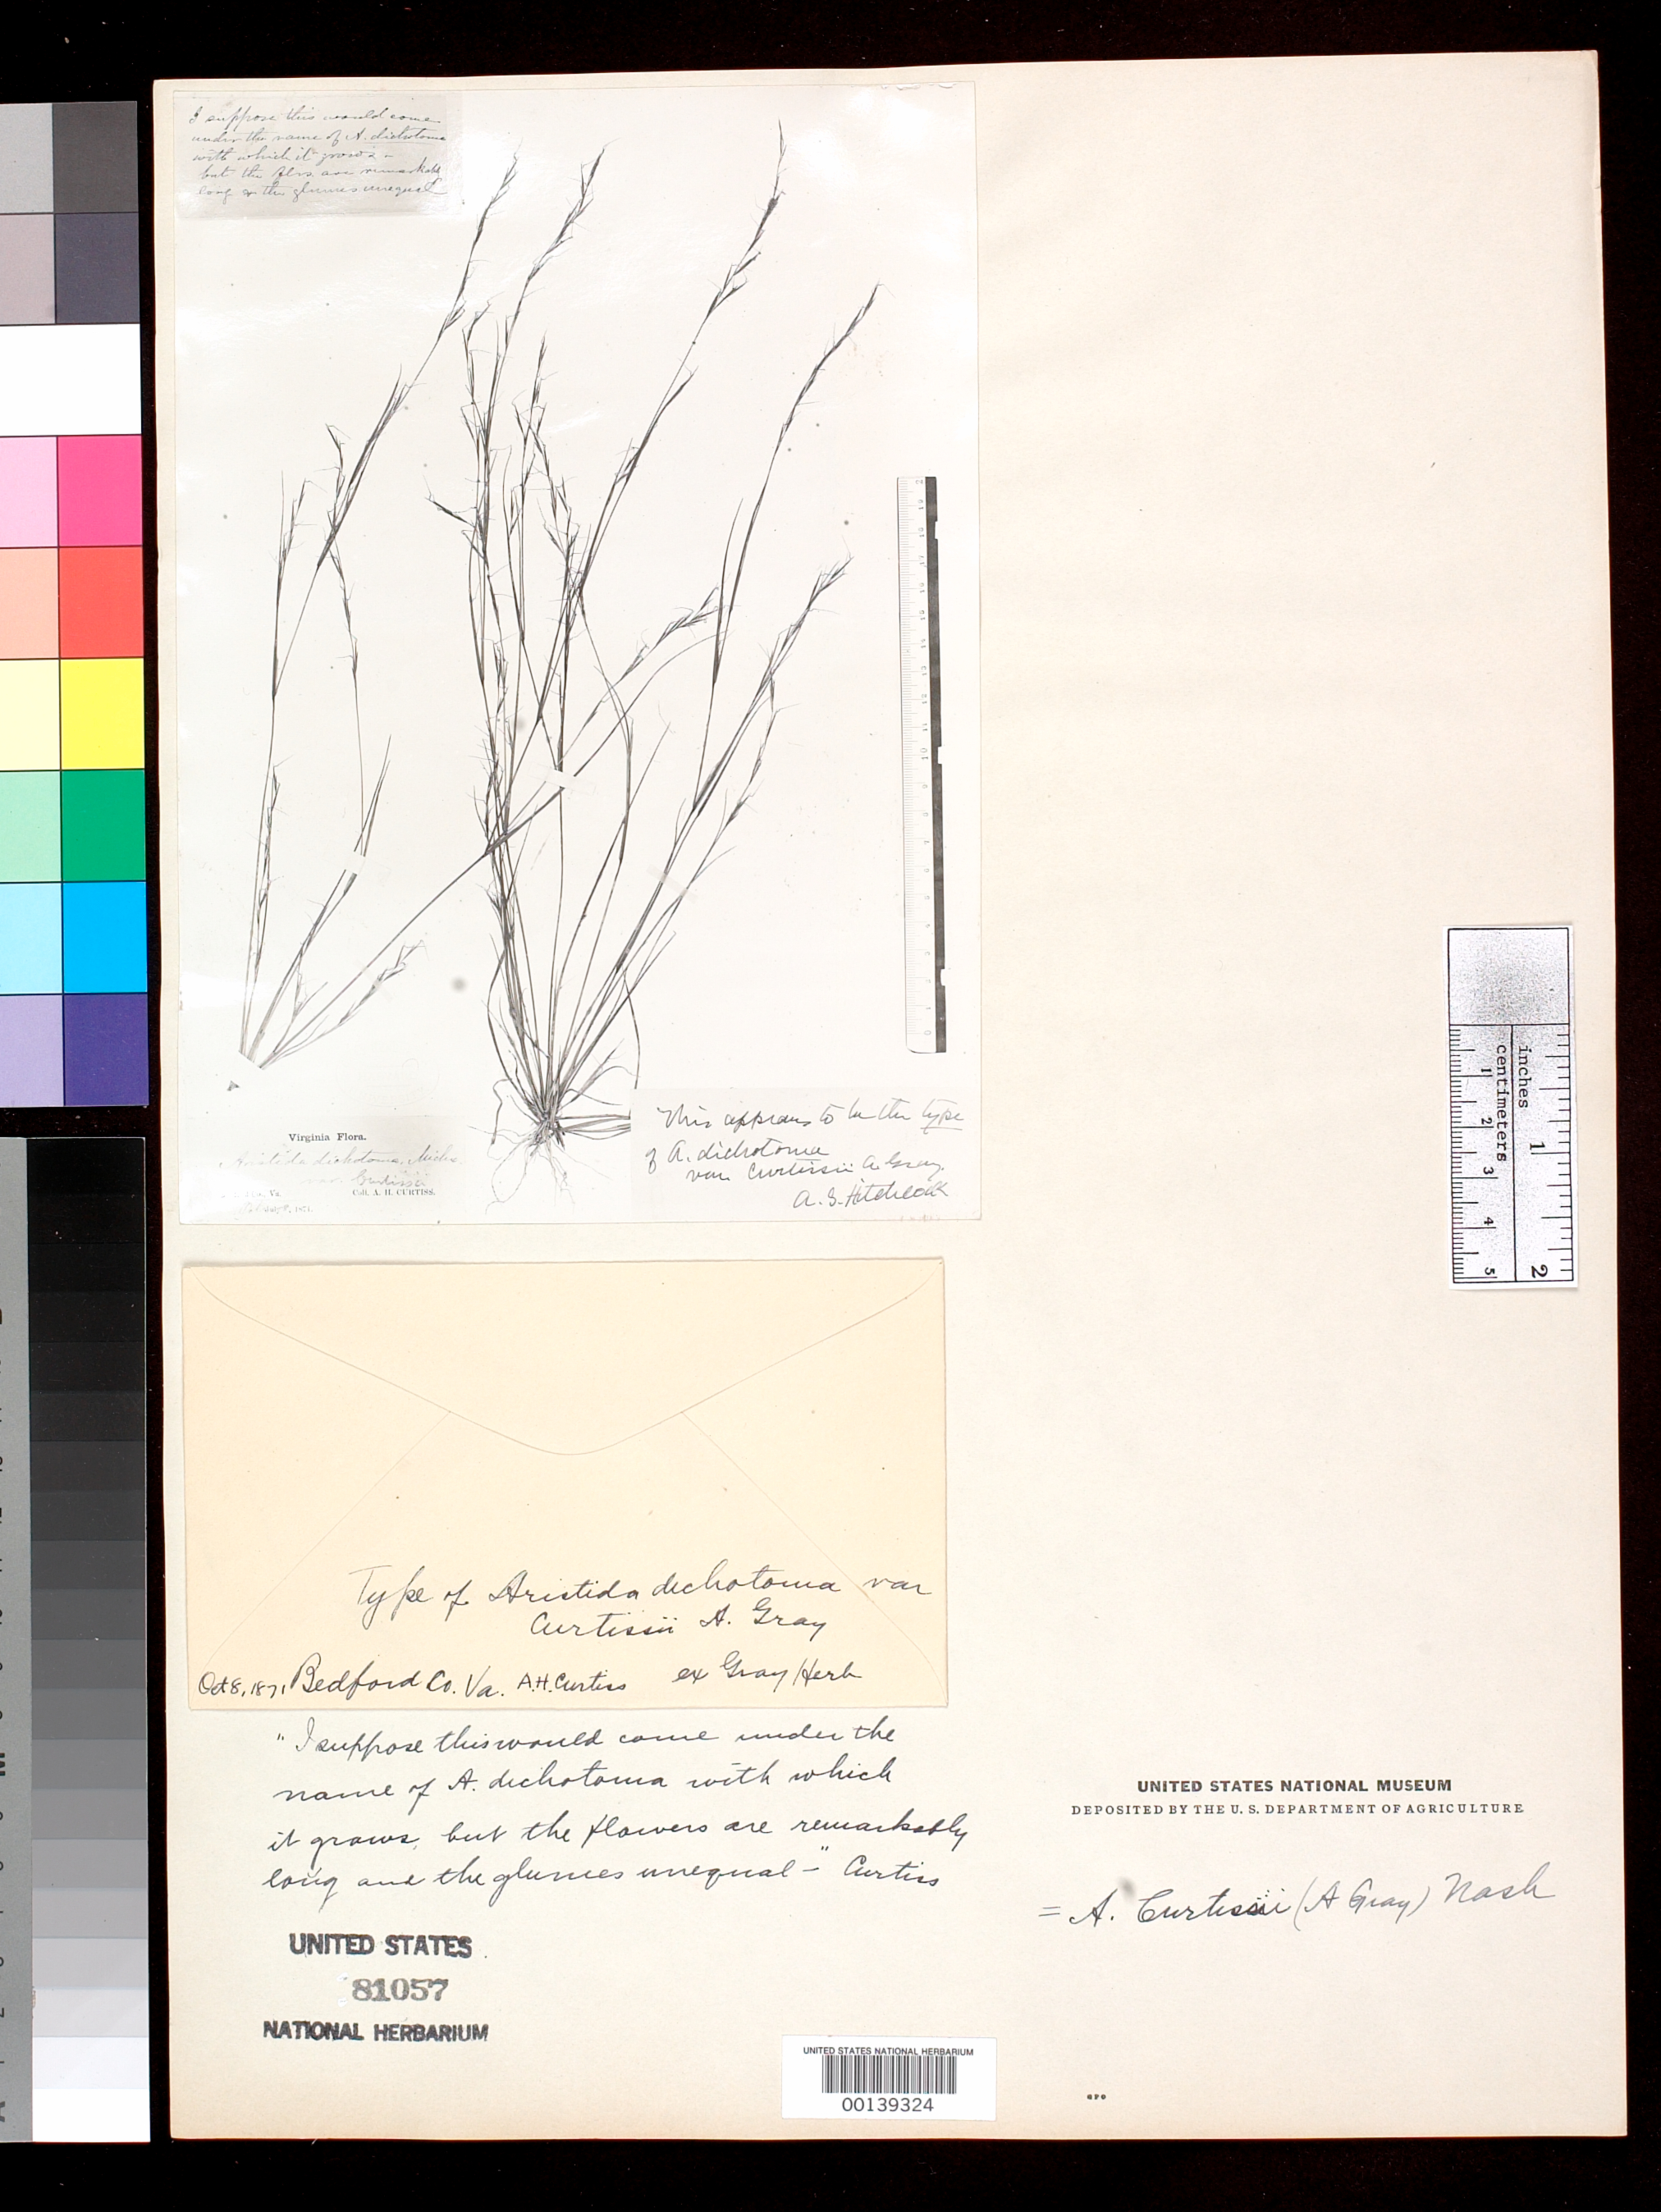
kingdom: Plantae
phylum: Tracheophyta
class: Liliopsida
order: Poales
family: Poaceae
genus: Aristida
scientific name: Aristida dichotoma var. curtisii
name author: A. Gray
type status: Type Fragment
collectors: A. H. Curtiss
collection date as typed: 08 Oct 1871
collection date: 1871-10-08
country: United States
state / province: Virginia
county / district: Bedford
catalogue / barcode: US 81057